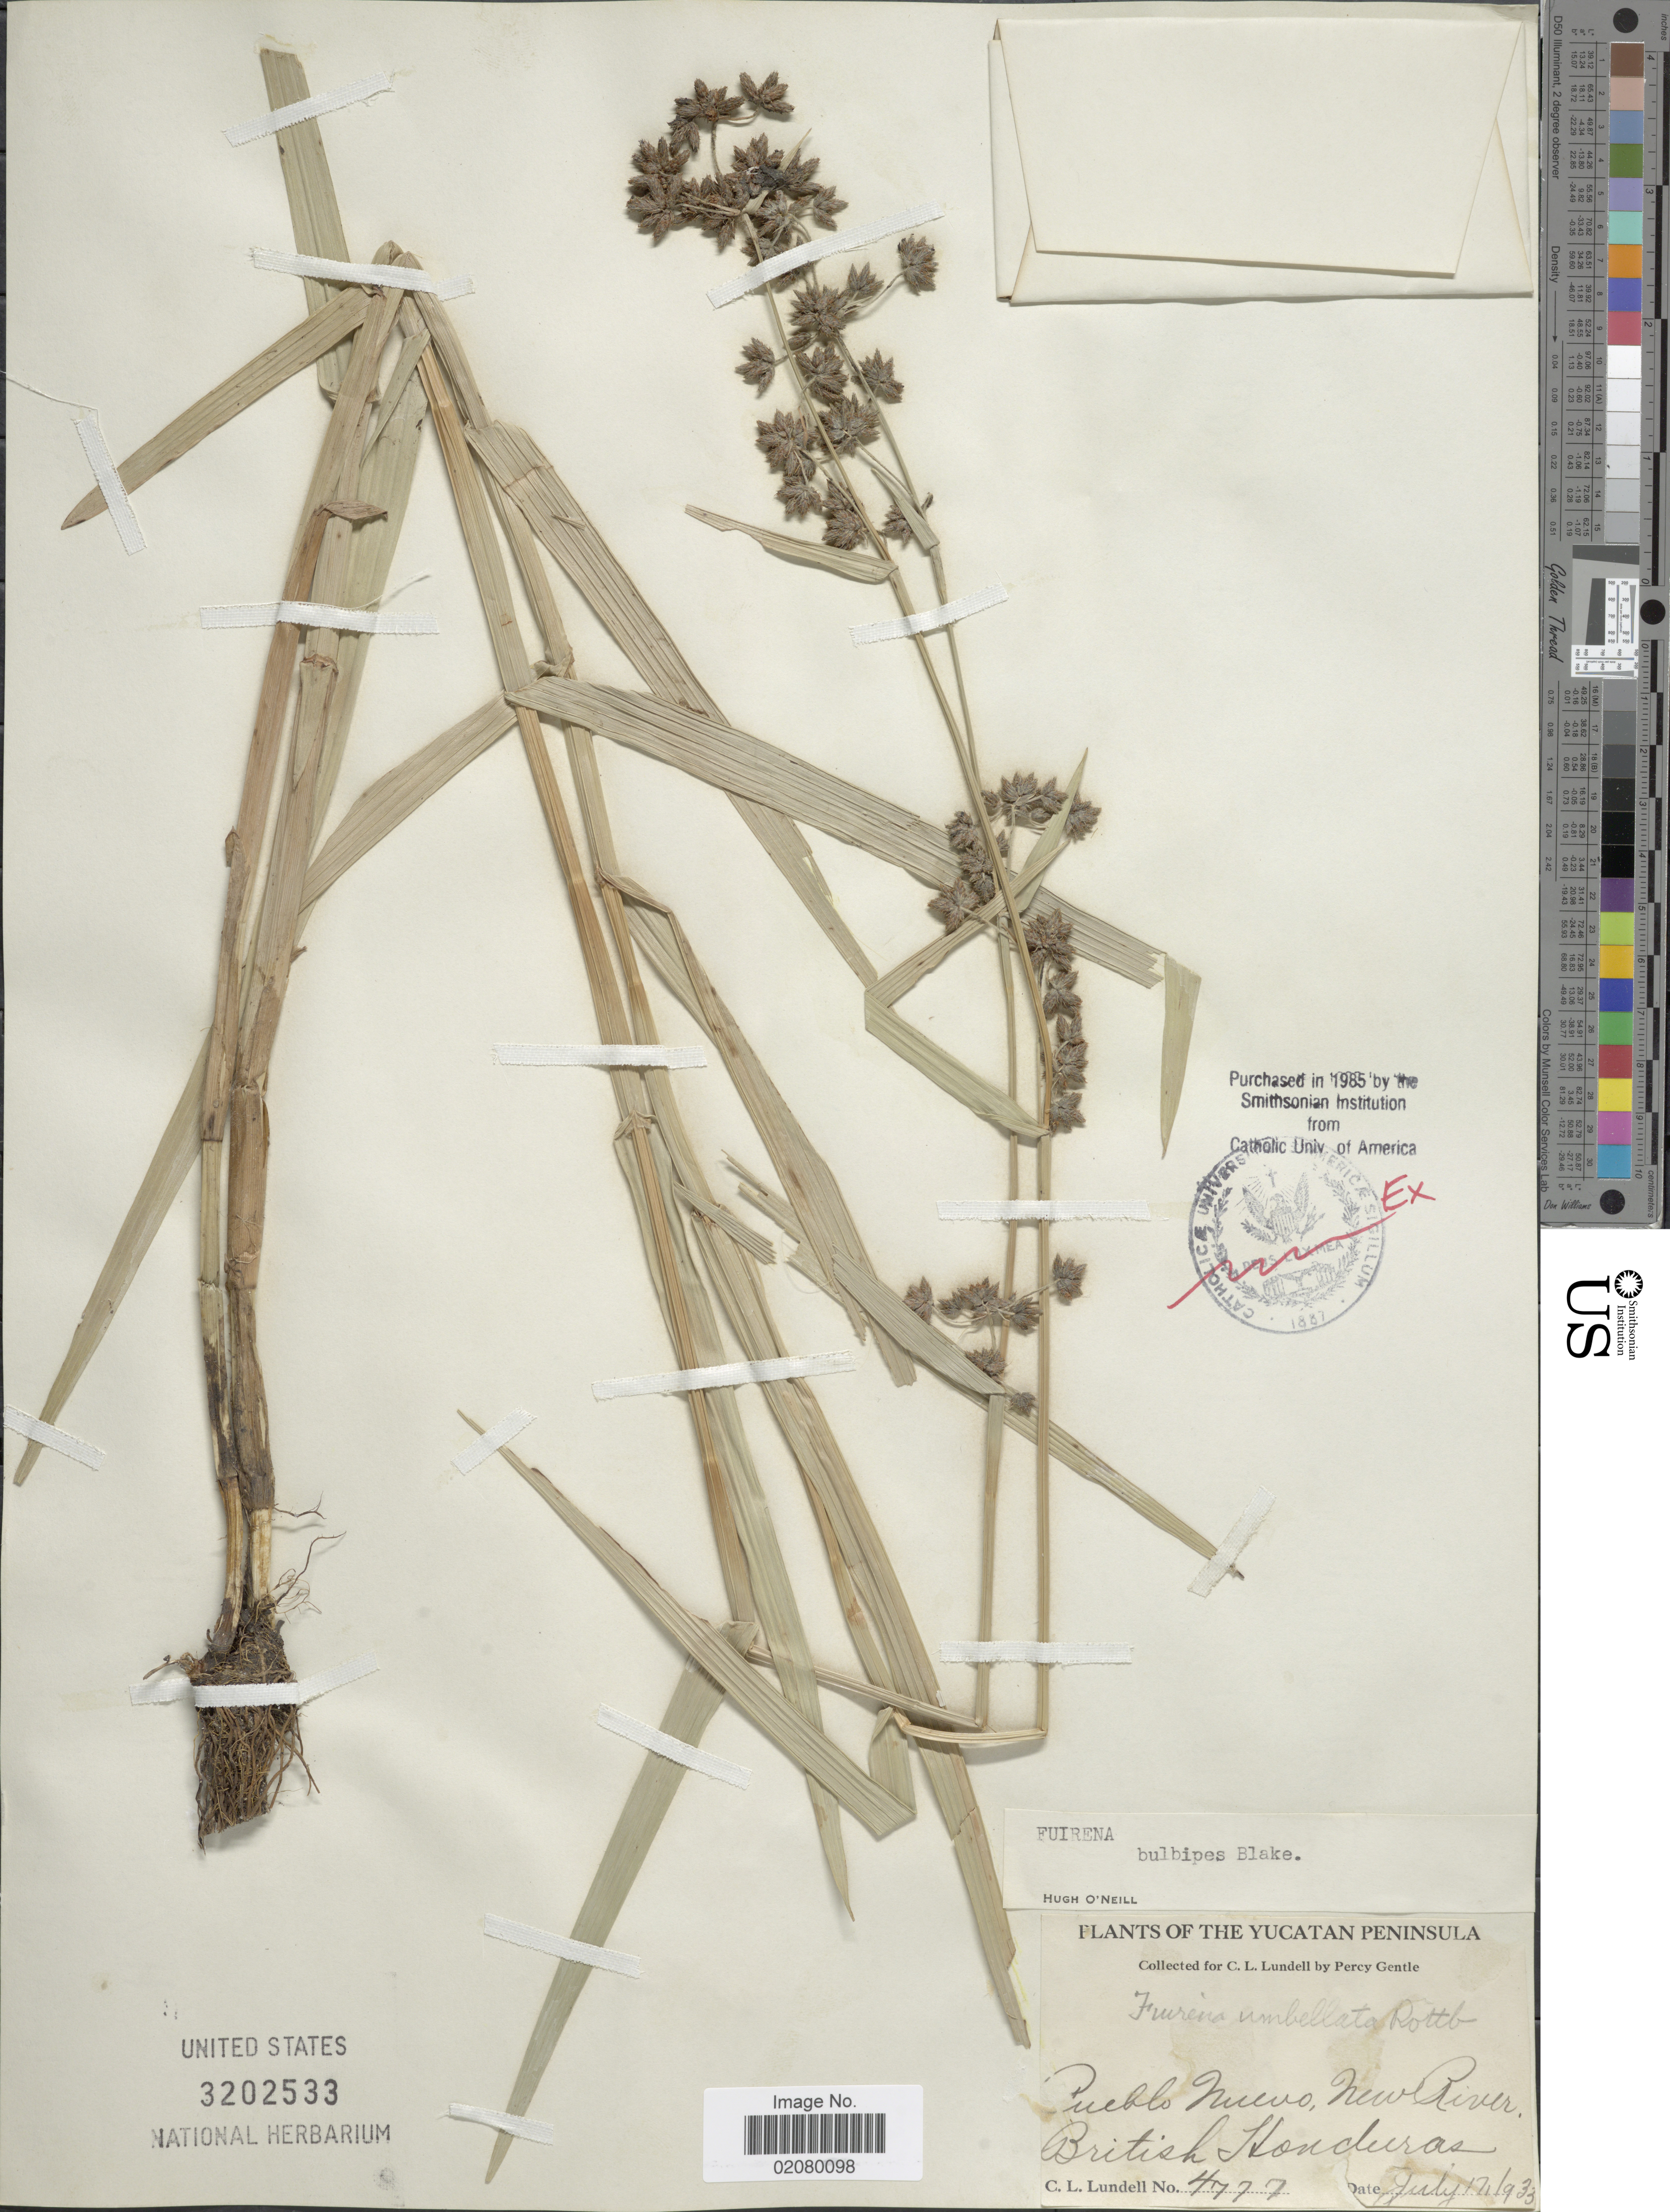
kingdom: Plantae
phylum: Tracheophyta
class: Liliopsida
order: Poales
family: Cyperaceae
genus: Fuirena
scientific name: Fuirena camptotricha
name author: C. Wright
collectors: P. H. Gentle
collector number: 4777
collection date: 1933-07-17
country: Belize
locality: Yucatan Peninsula. Pueblo Nuevo, New River, British Honduras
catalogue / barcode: US 3202533